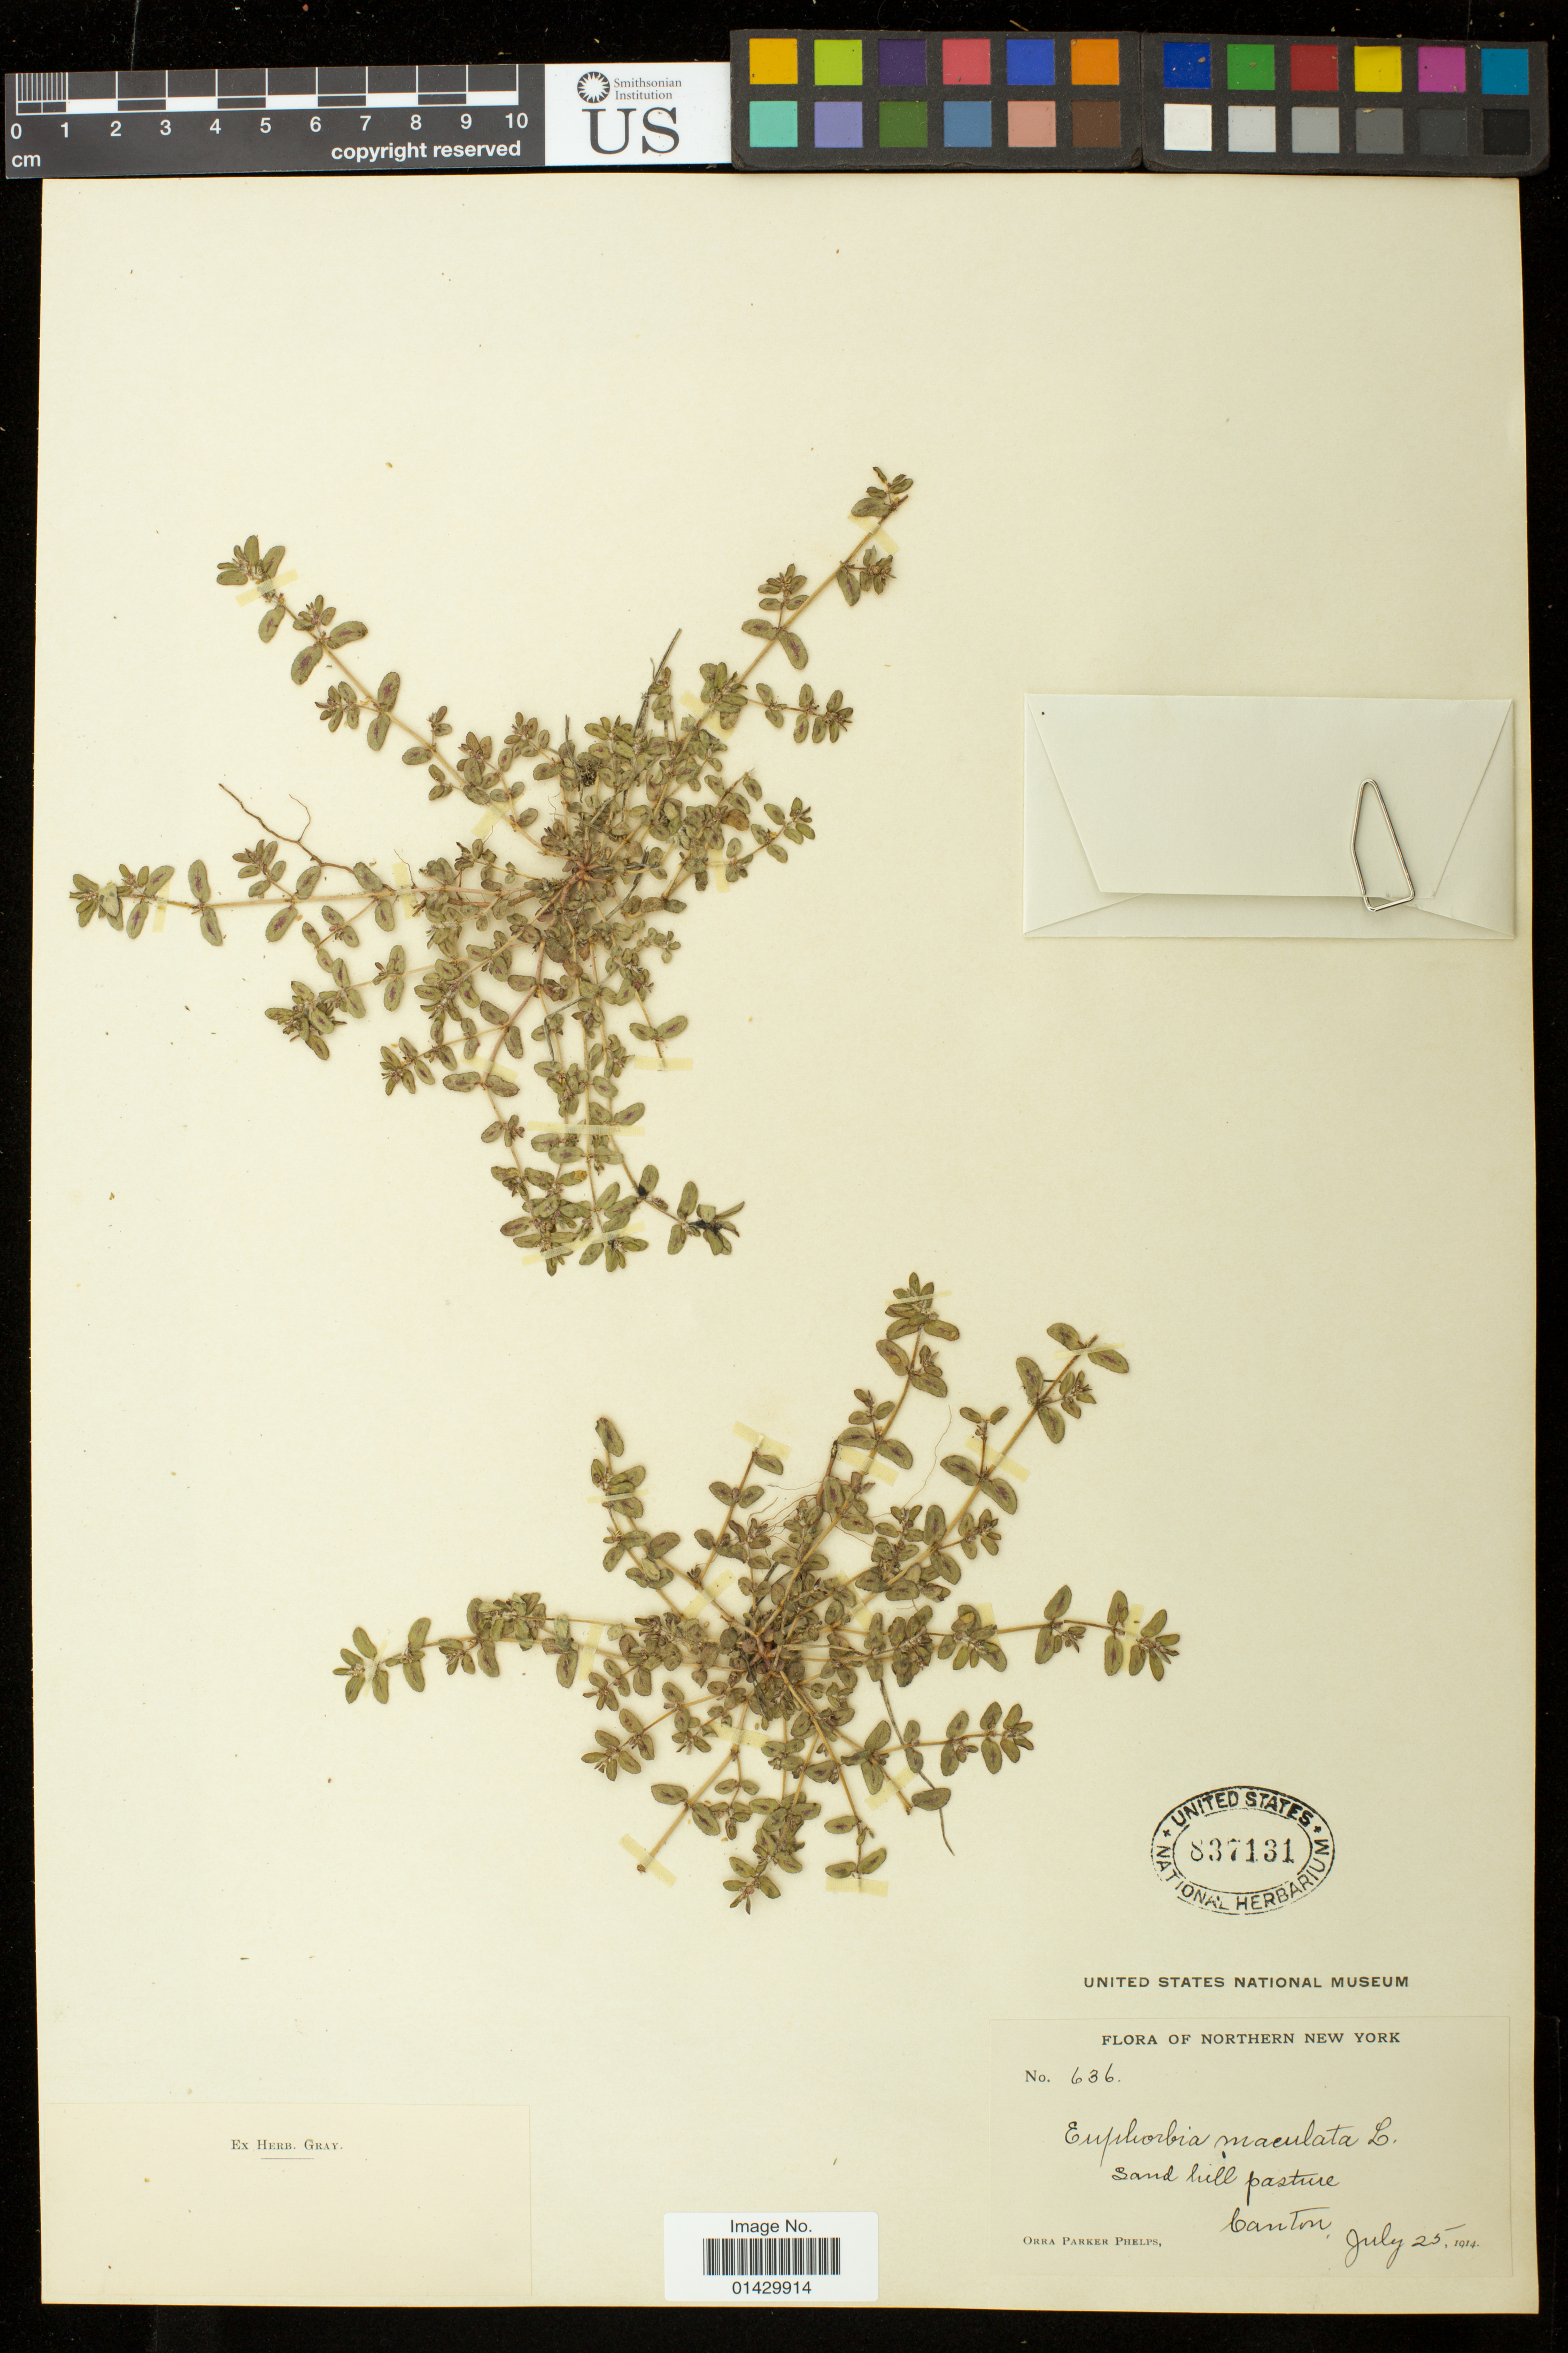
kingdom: Plantae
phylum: Tracheophyta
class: Magnoliopsida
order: Malpighiales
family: Euphorbiaceae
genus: Euphorbia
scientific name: Euphorbia maculata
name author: L.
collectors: O. P. Phelps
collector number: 636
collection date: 1914-07-25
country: United States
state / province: New York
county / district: St. Lawrence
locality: Canton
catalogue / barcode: US 837131